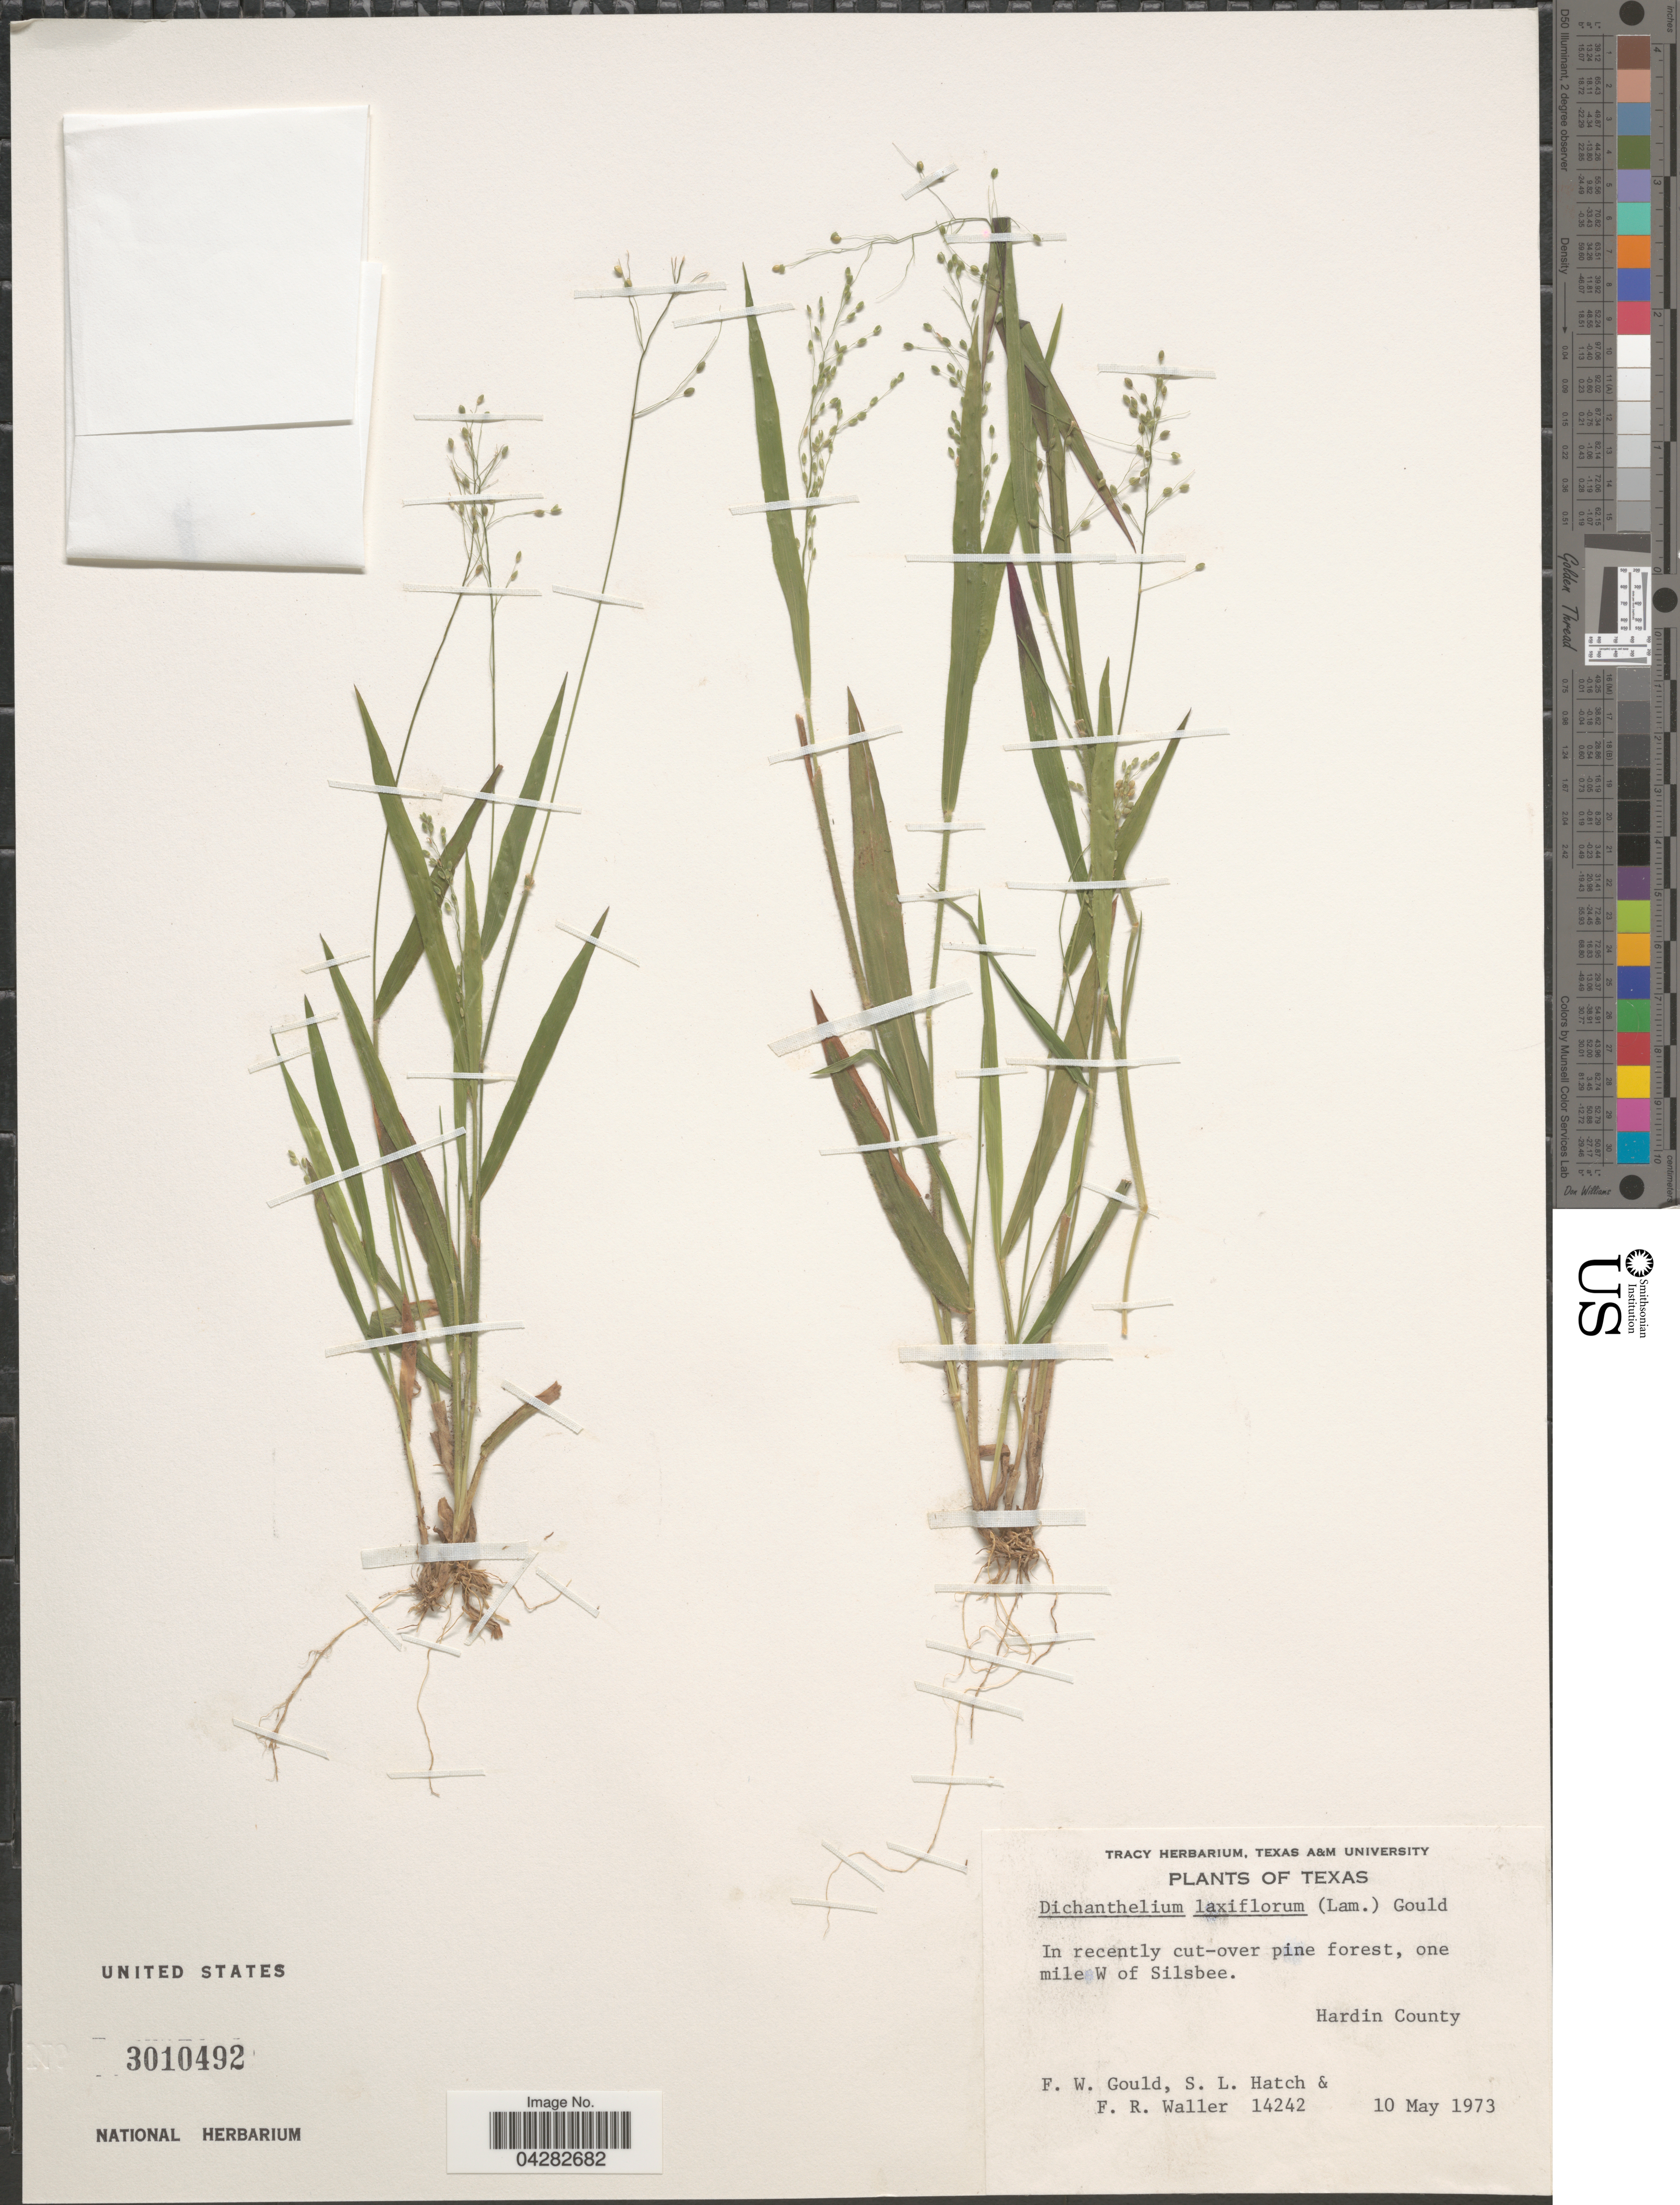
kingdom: Plantae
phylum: Tracheophyta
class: Liliopsida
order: Poales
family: Poaceae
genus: Dichanthelium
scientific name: Dichanthelium laxiflorum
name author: (Lam.) Gould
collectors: F. W. Gould, S. Hatch & F. R. Waller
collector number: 14242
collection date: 1973-05-10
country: United States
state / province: Texas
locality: One mile W of Silsbee. Hardin County.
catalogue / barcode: US 3010492